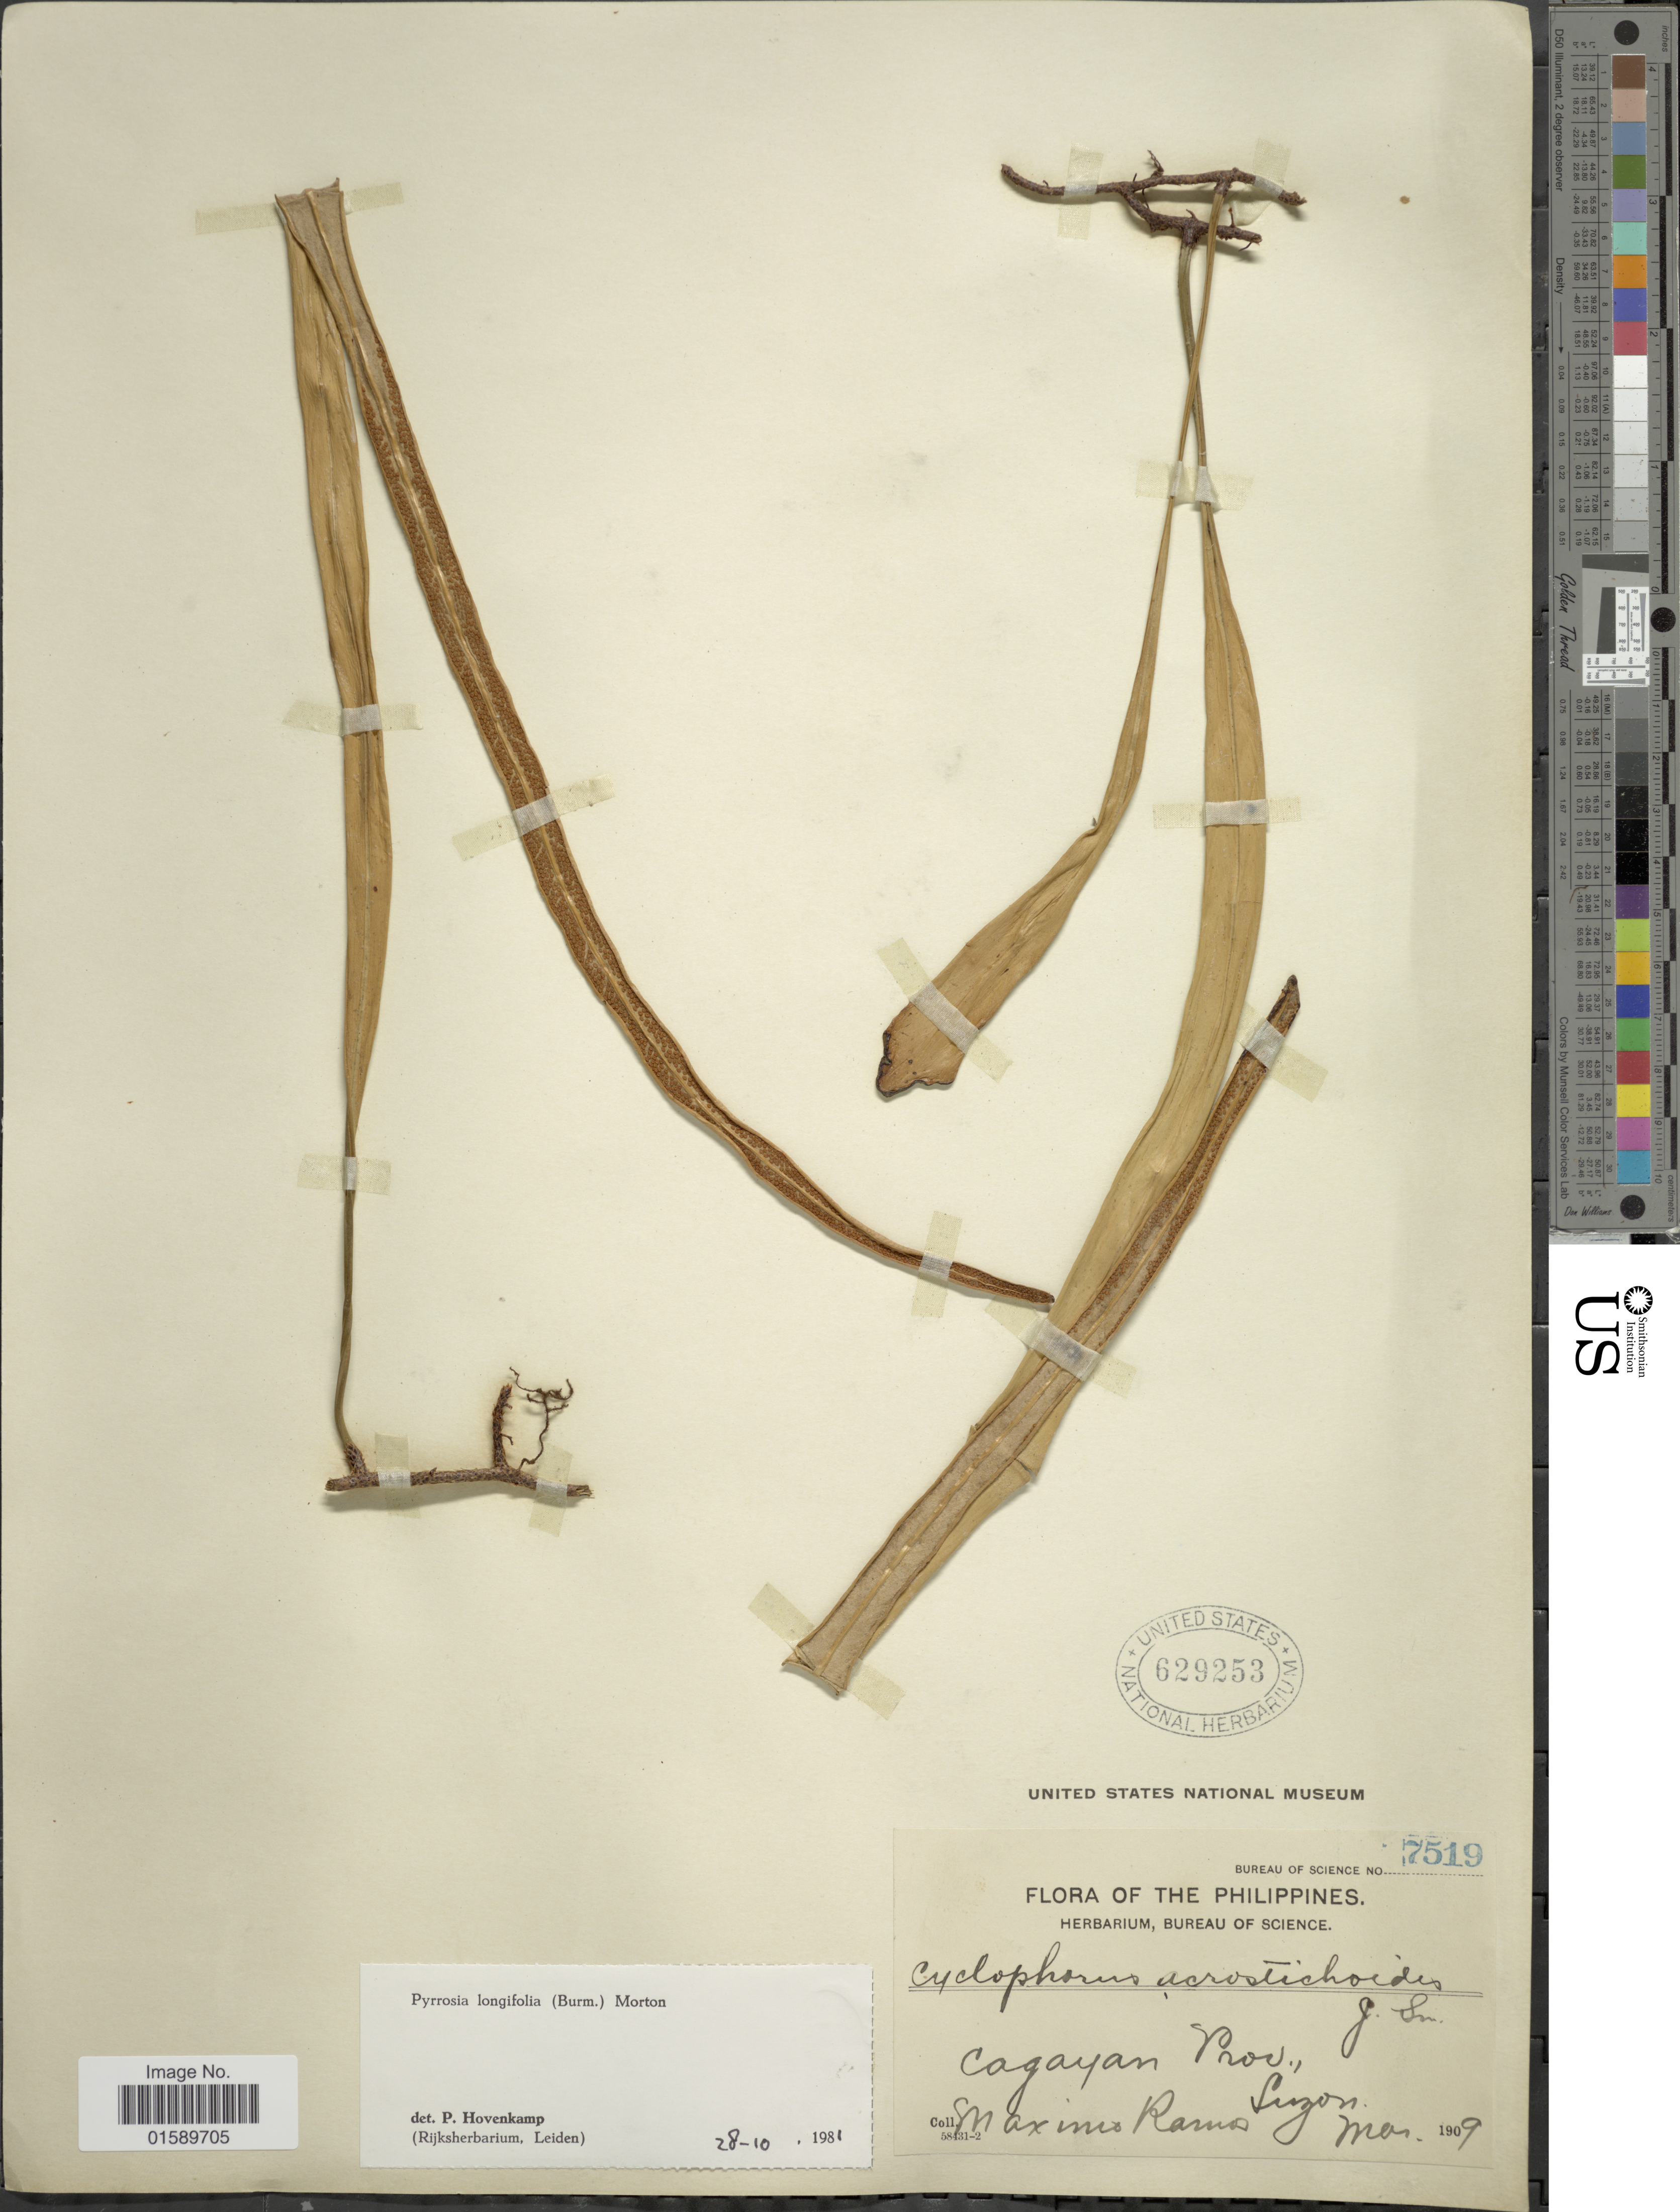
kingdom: Plantae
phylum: Tracheophyta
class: Polypodiopsida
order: Polypodiales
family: Polypodiaceae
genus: Pyrrosia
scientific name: Pyrrosia longifolia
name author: (Burm. f.) C.V. Morton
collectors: M. Ramos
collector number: Bureau of science 7519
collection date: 1907-03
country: Philippines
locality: Cagayan Prov., Luzon.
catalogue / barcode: US 629253